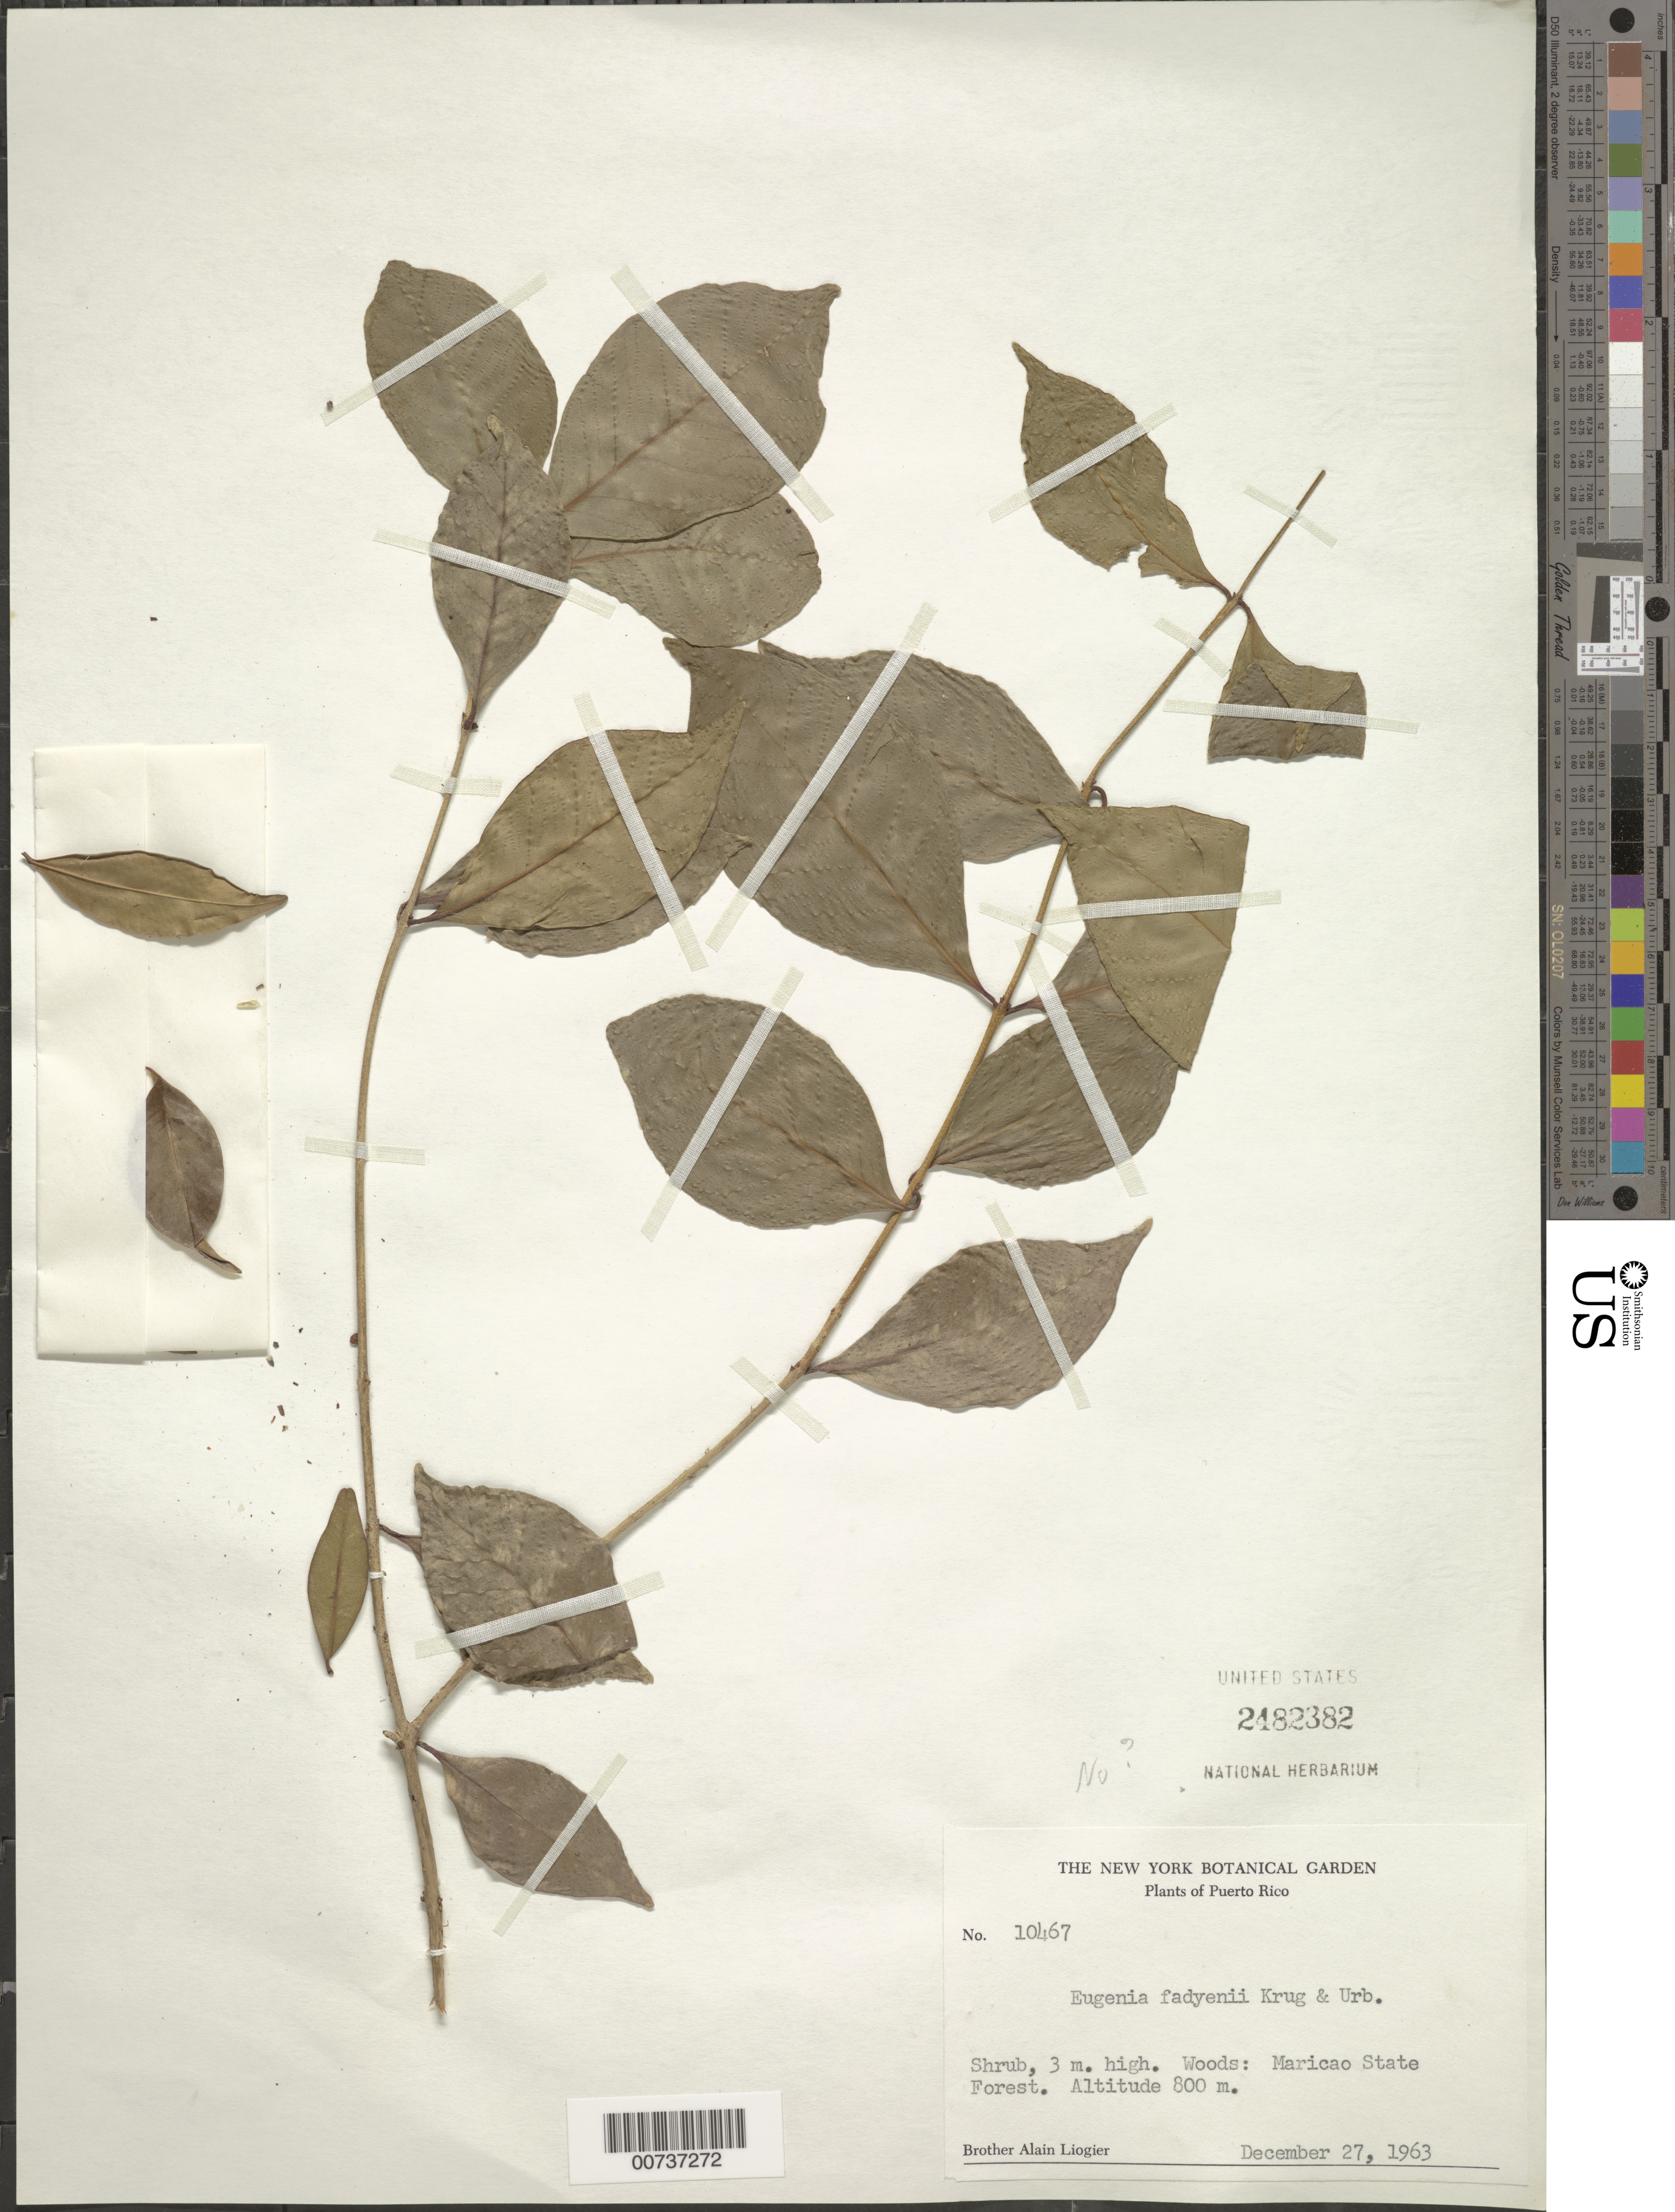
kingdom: Plantae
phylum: Tracheophyta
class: Magnoliopsida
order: Myrtales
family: Myrtaceae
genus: Eugenia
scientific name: Eugenia sp.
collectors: A. H. Liogier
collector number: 10467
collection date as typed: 27 Dec 1963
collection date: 1963-12-27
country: Puerto Rico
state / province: Maricao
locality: Maricao State Forest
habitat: Woods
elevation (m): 800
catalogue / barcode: US 2482382